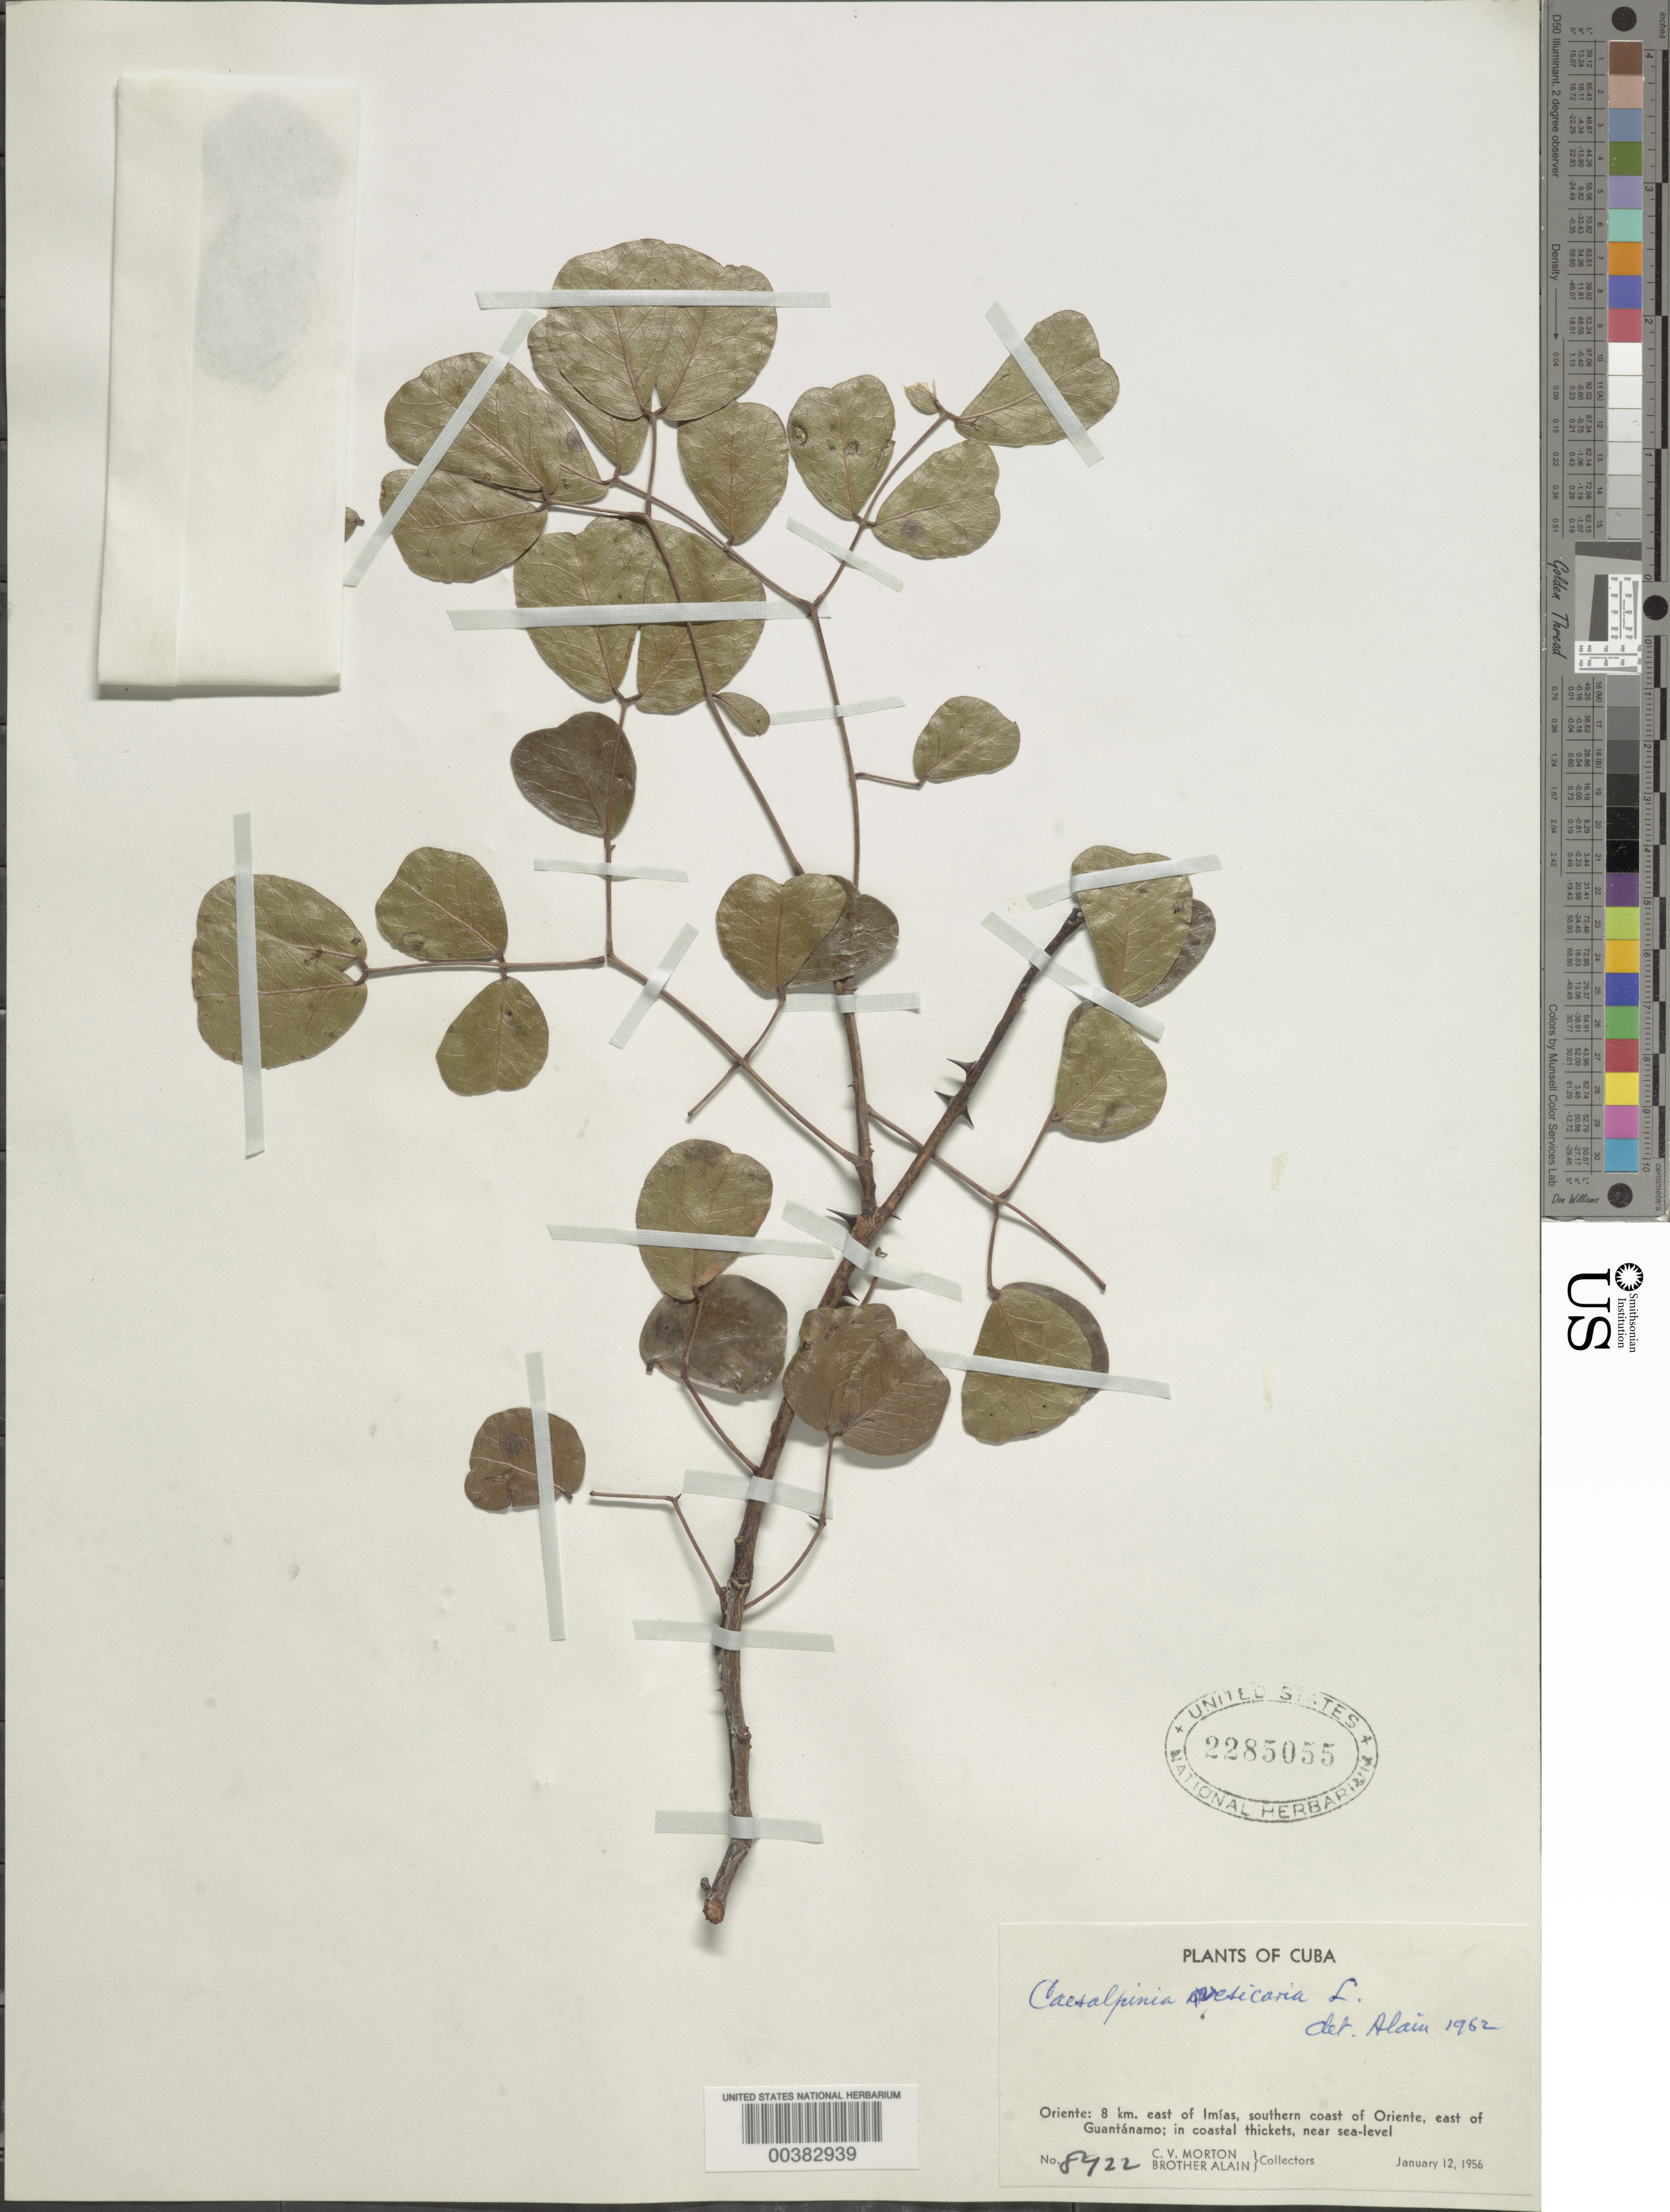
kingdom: Plantae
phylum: Tracheophyta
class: Magnoliopsida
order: Fabales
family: Fabaceae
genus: Tara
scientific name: Tara vesicaria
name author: (L.) Molinari et al.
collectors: C. V. Morton & A. H. Liogier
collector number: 8922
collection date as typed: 12 Jan 1956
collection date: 1956-01-12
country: Cuba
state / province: Oriente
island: Greater Antilles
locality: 8 km E of Imias, S coast of Oriente, E of Guantanamo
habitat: In coastal thickets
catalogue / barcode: US 2285055